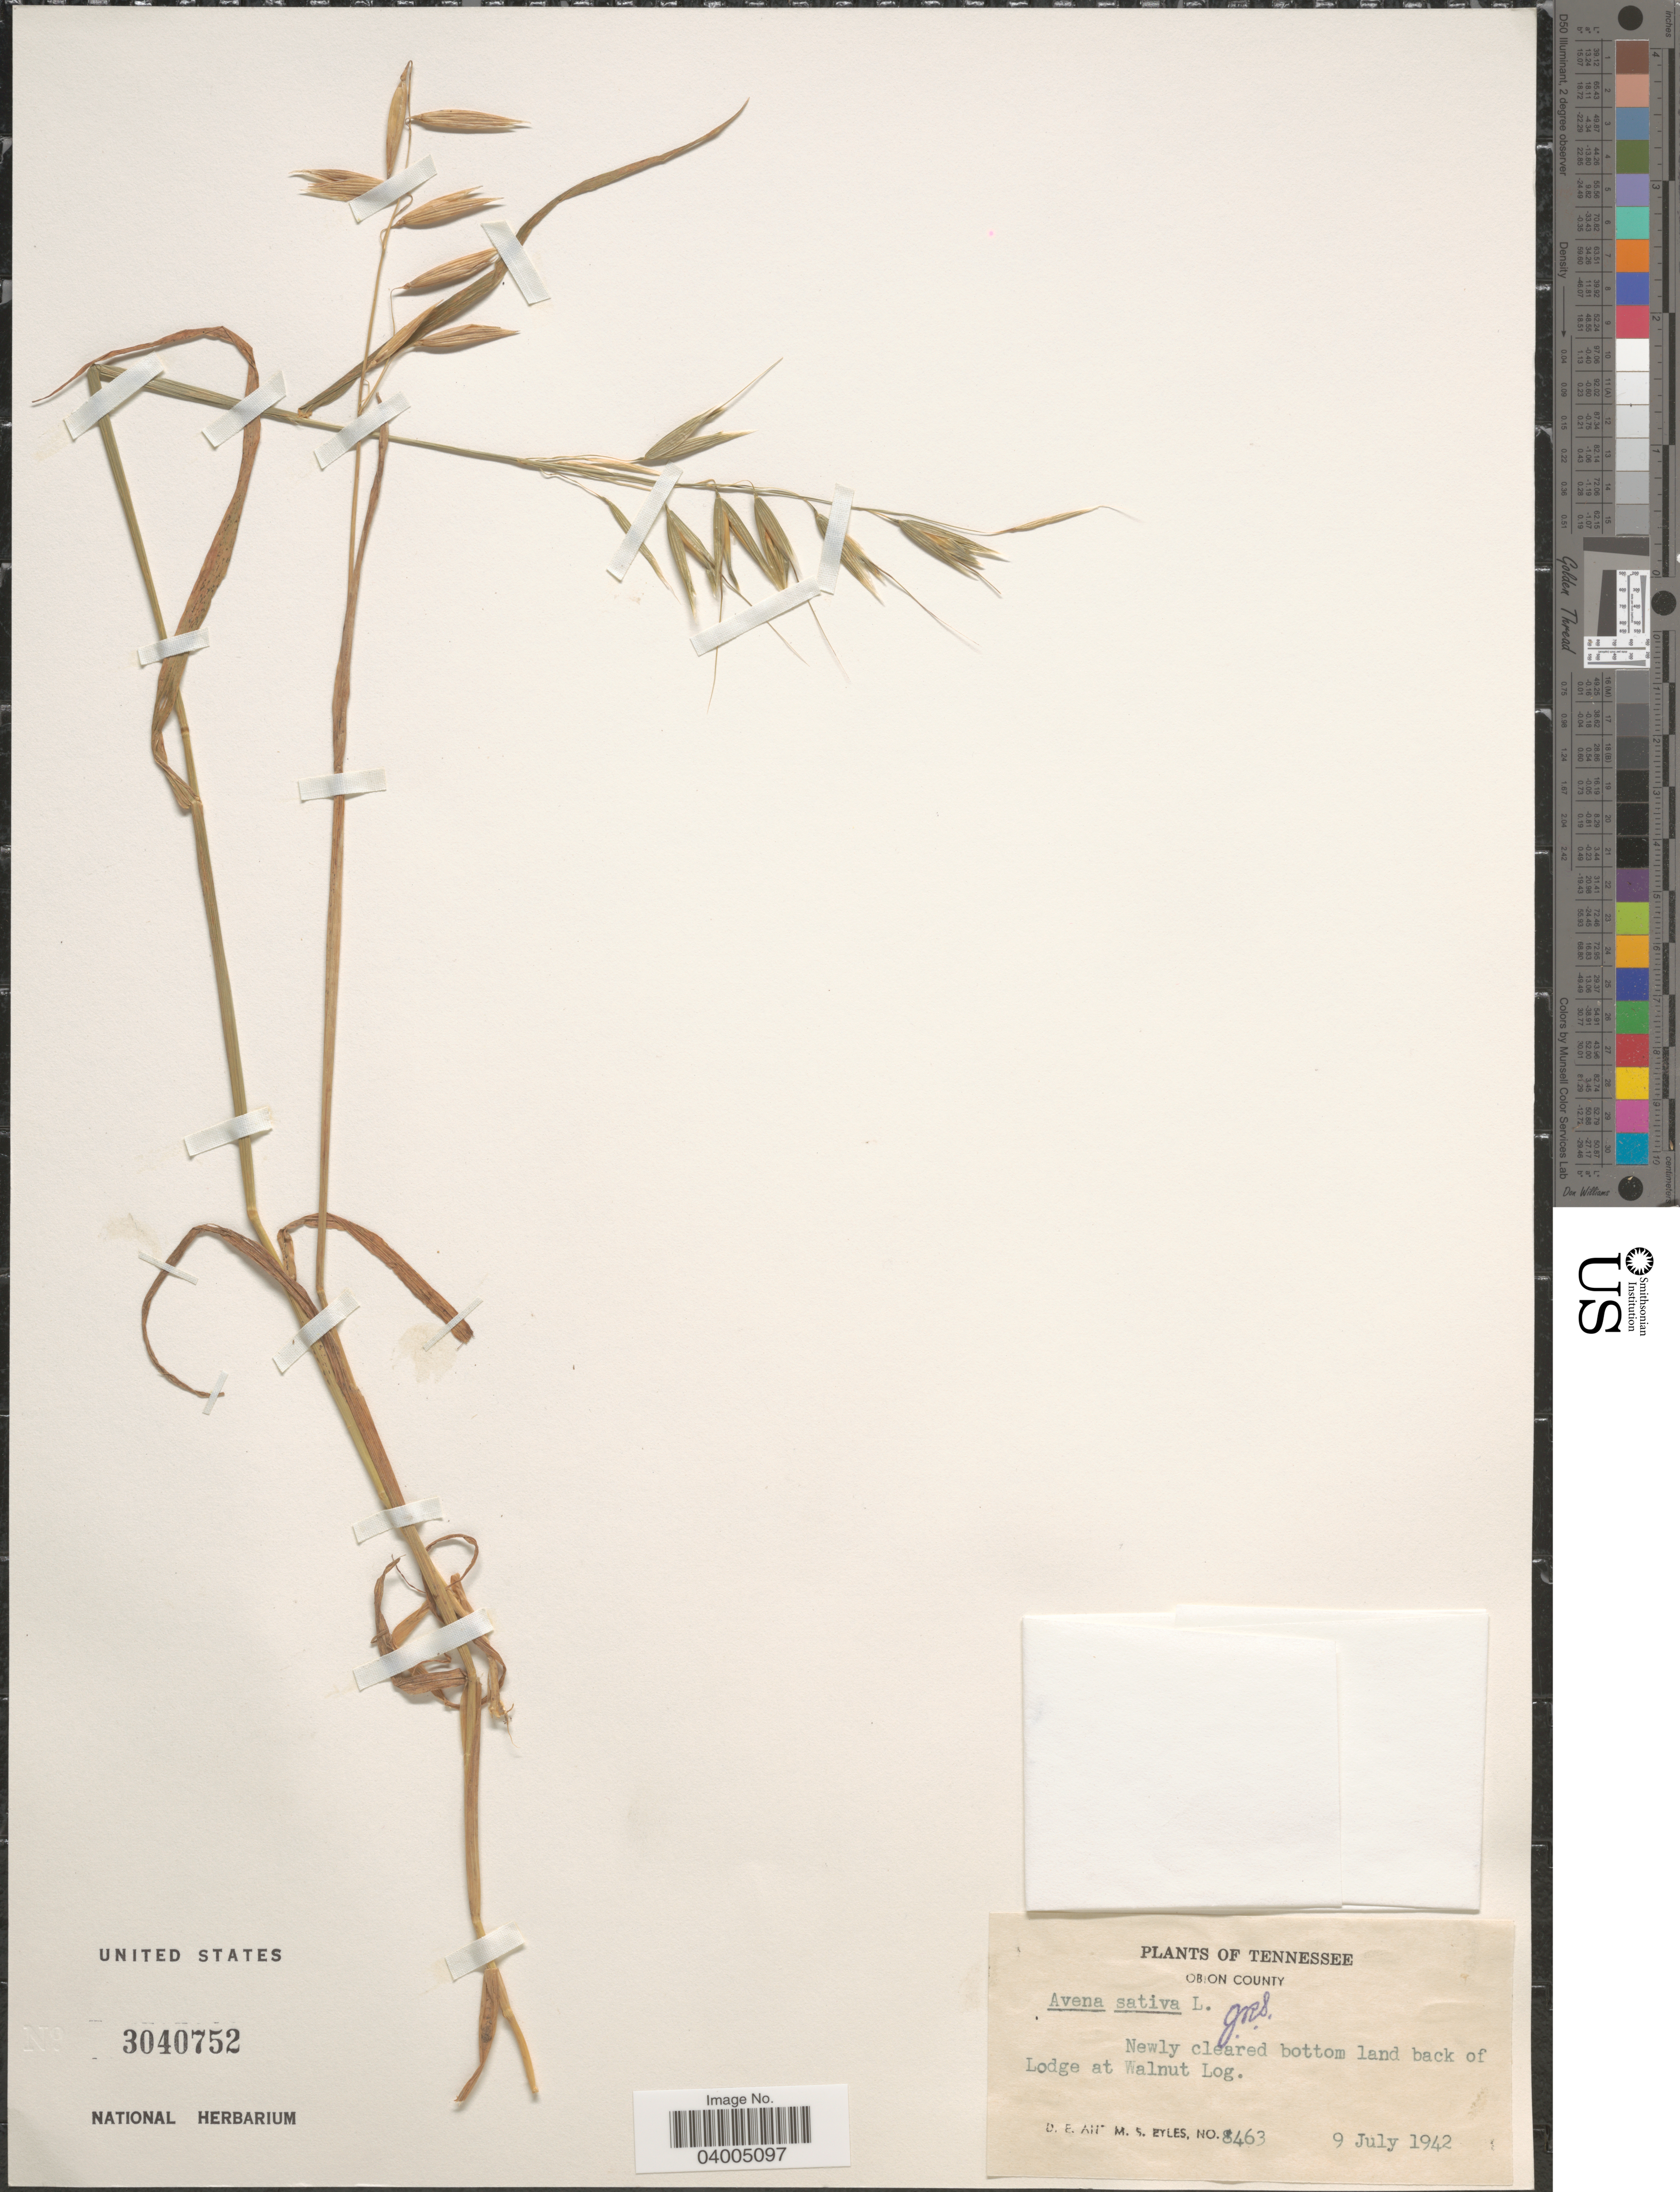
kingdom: Plantae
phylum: Tracheophyta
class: Liliopsida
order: Poales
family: Poaceae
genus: Avena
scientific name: Avena sativa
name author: L.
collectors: D. Eyles & M. Eyles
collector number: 8463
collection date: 1942-07-09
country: United States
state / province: Tennessee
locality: Obion County. Newly cleared bottom land back of Lodge at Walnut Log.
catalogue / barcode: US 3040752